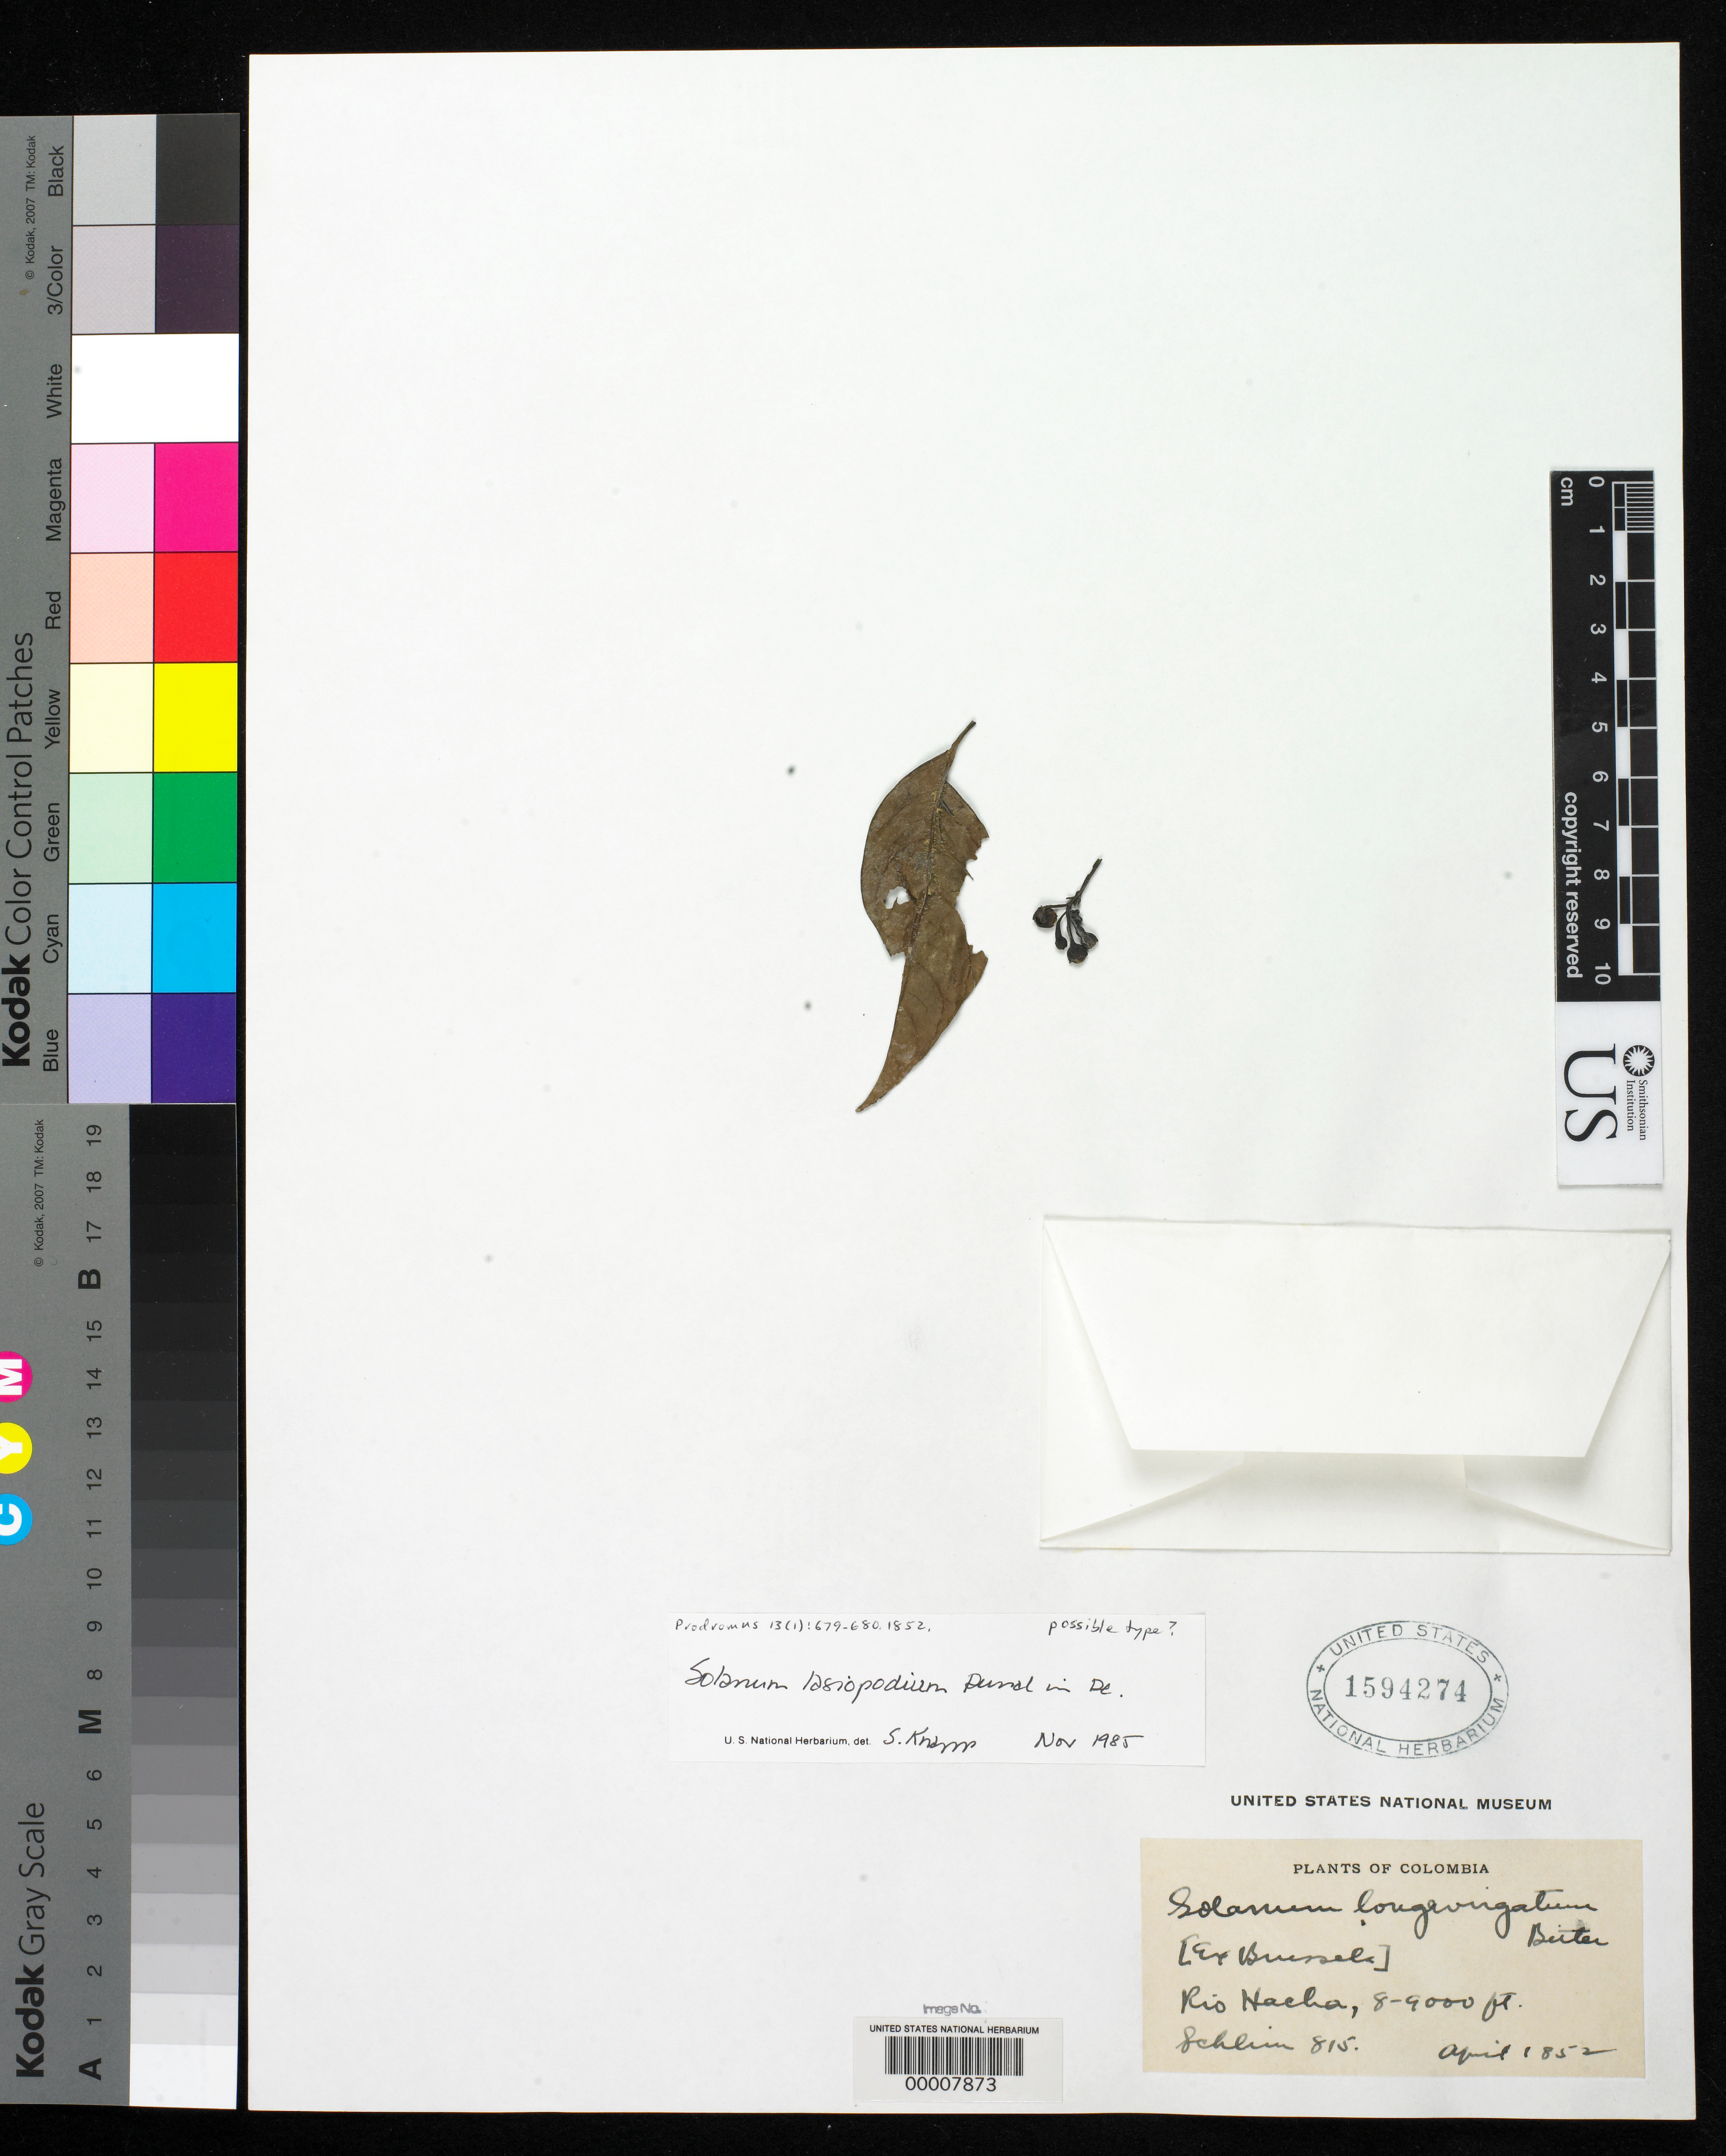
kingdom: Plantae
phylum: Tracheophyta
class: Magnoliopsida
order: Solanales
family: Solanaceae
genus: Solanum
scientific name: Solanum lasiopodium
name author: Dunst. in DC.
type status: Type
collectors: -. Schlien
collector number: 815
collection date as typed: Apr 1852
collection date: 1852-04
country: Colombia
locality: Rio Hacha.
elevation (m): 2438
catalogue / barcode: US 1594274